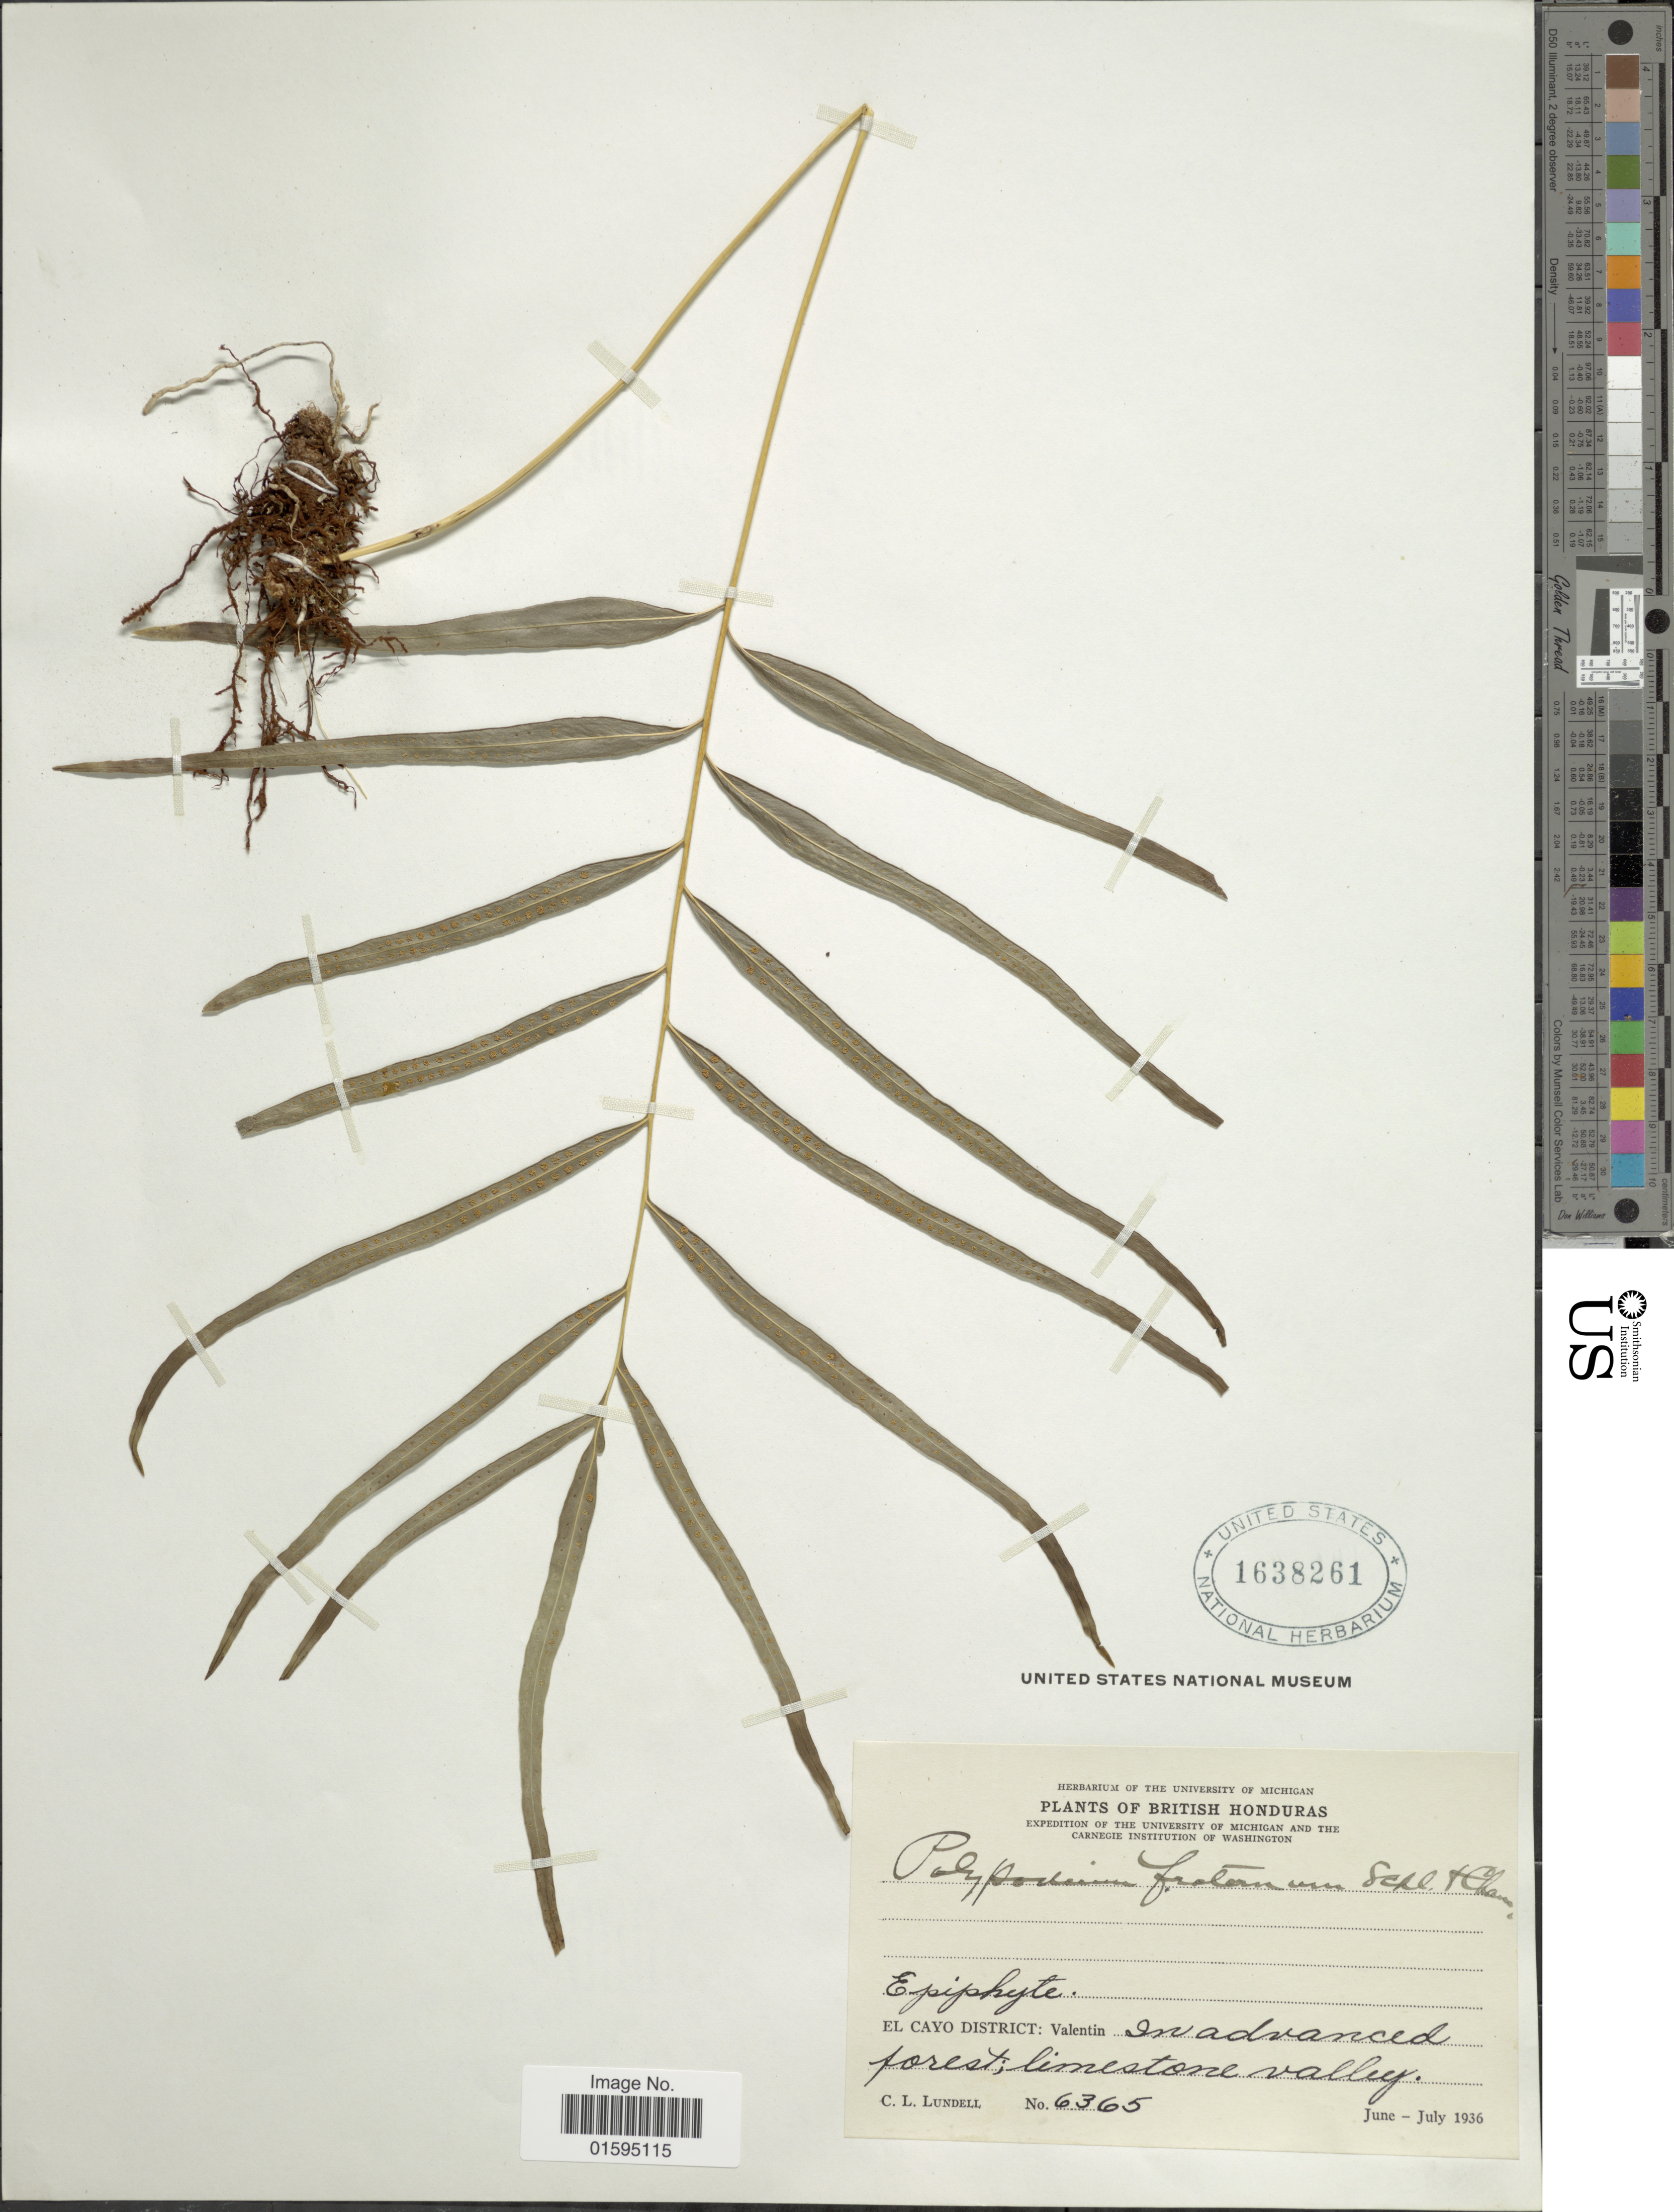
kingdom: Plantae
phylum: Tracheophyta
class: Polypodiopsida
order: Polypodiales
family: Polypodiaceae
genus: Polypodium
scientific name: Polypodium fraternum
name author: Schltdl. & Cham.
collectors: C. L. Lundell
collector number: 6365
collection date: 1936-06/1936-07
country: Belize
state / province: Cayo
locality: British Honduras, El Cayo District: Valentin In advanced forest; limestone valley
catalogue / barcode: US 1638261